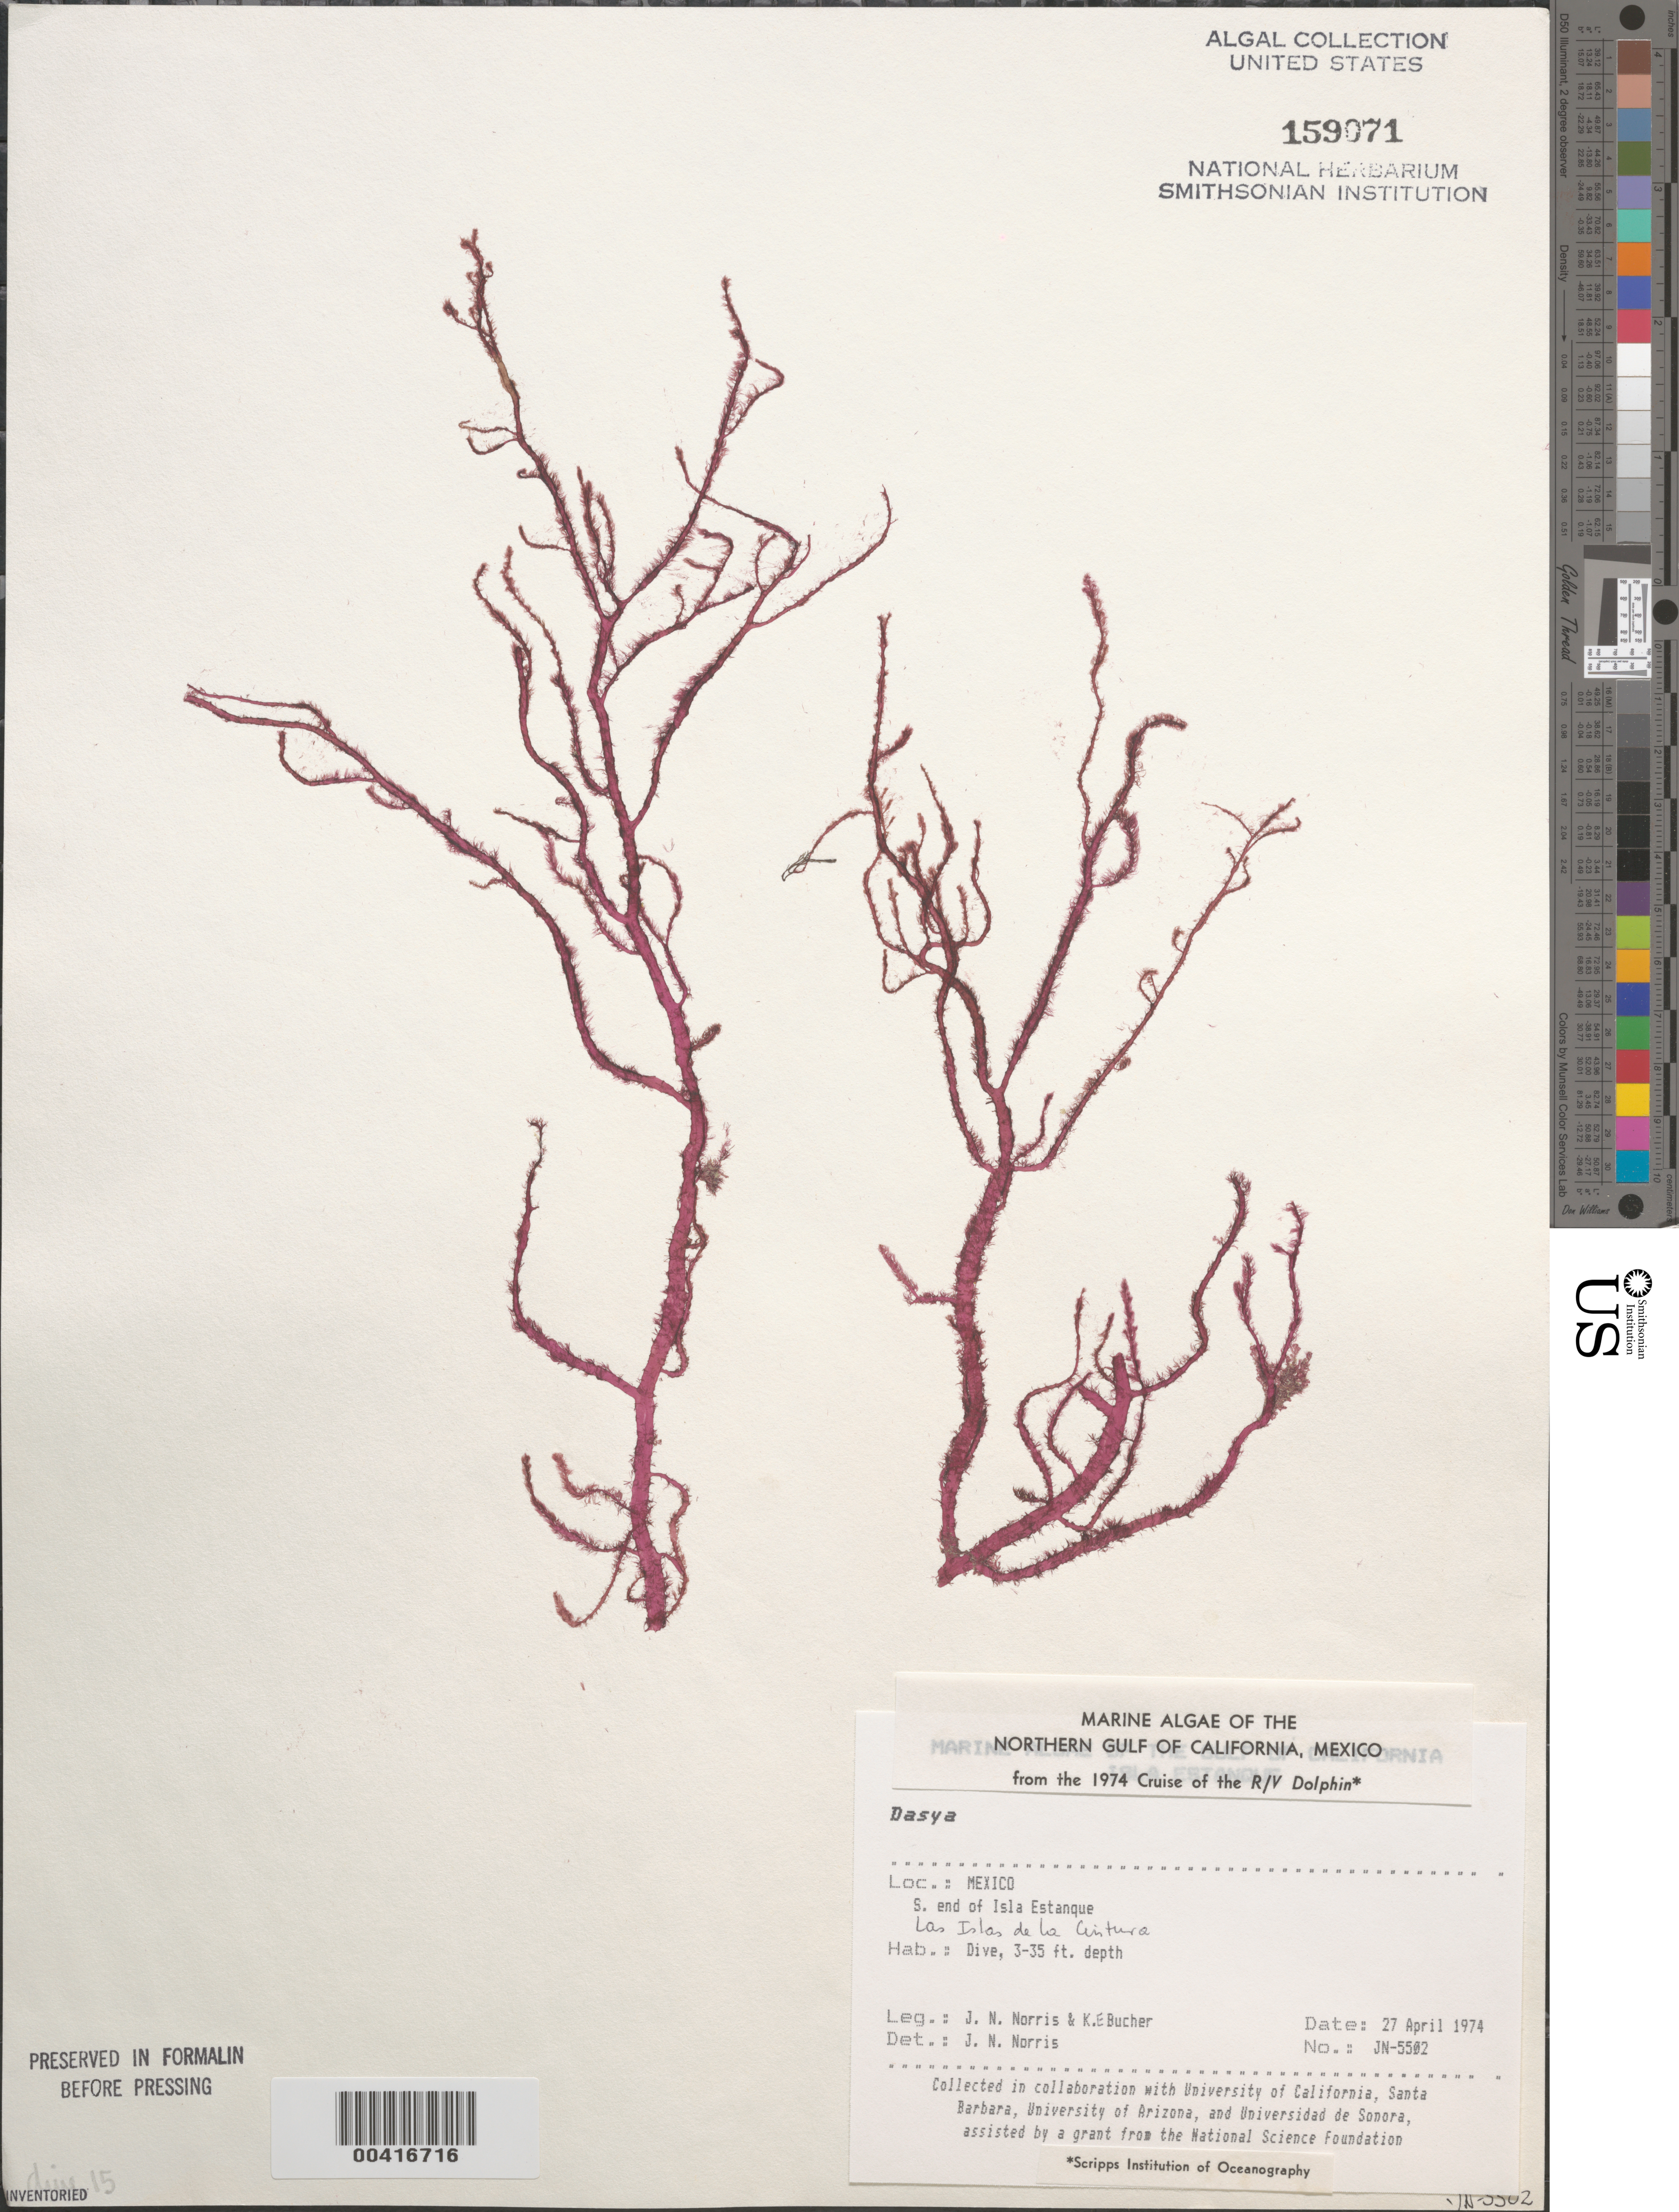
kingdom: Plantae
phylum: Rhodophyta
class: Florideophyceae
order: Ceramiales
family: Dasyaceae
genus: Dasya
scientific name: Dasya sp.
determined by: Norris, James N.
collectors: J. N. Norris & K. E. Bucher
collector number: JN-5502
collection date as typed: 27 Apr 1974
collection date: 1974-04-27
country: Mexico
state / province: Baja California Norte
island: Isla Estanque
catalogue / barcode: US 159071